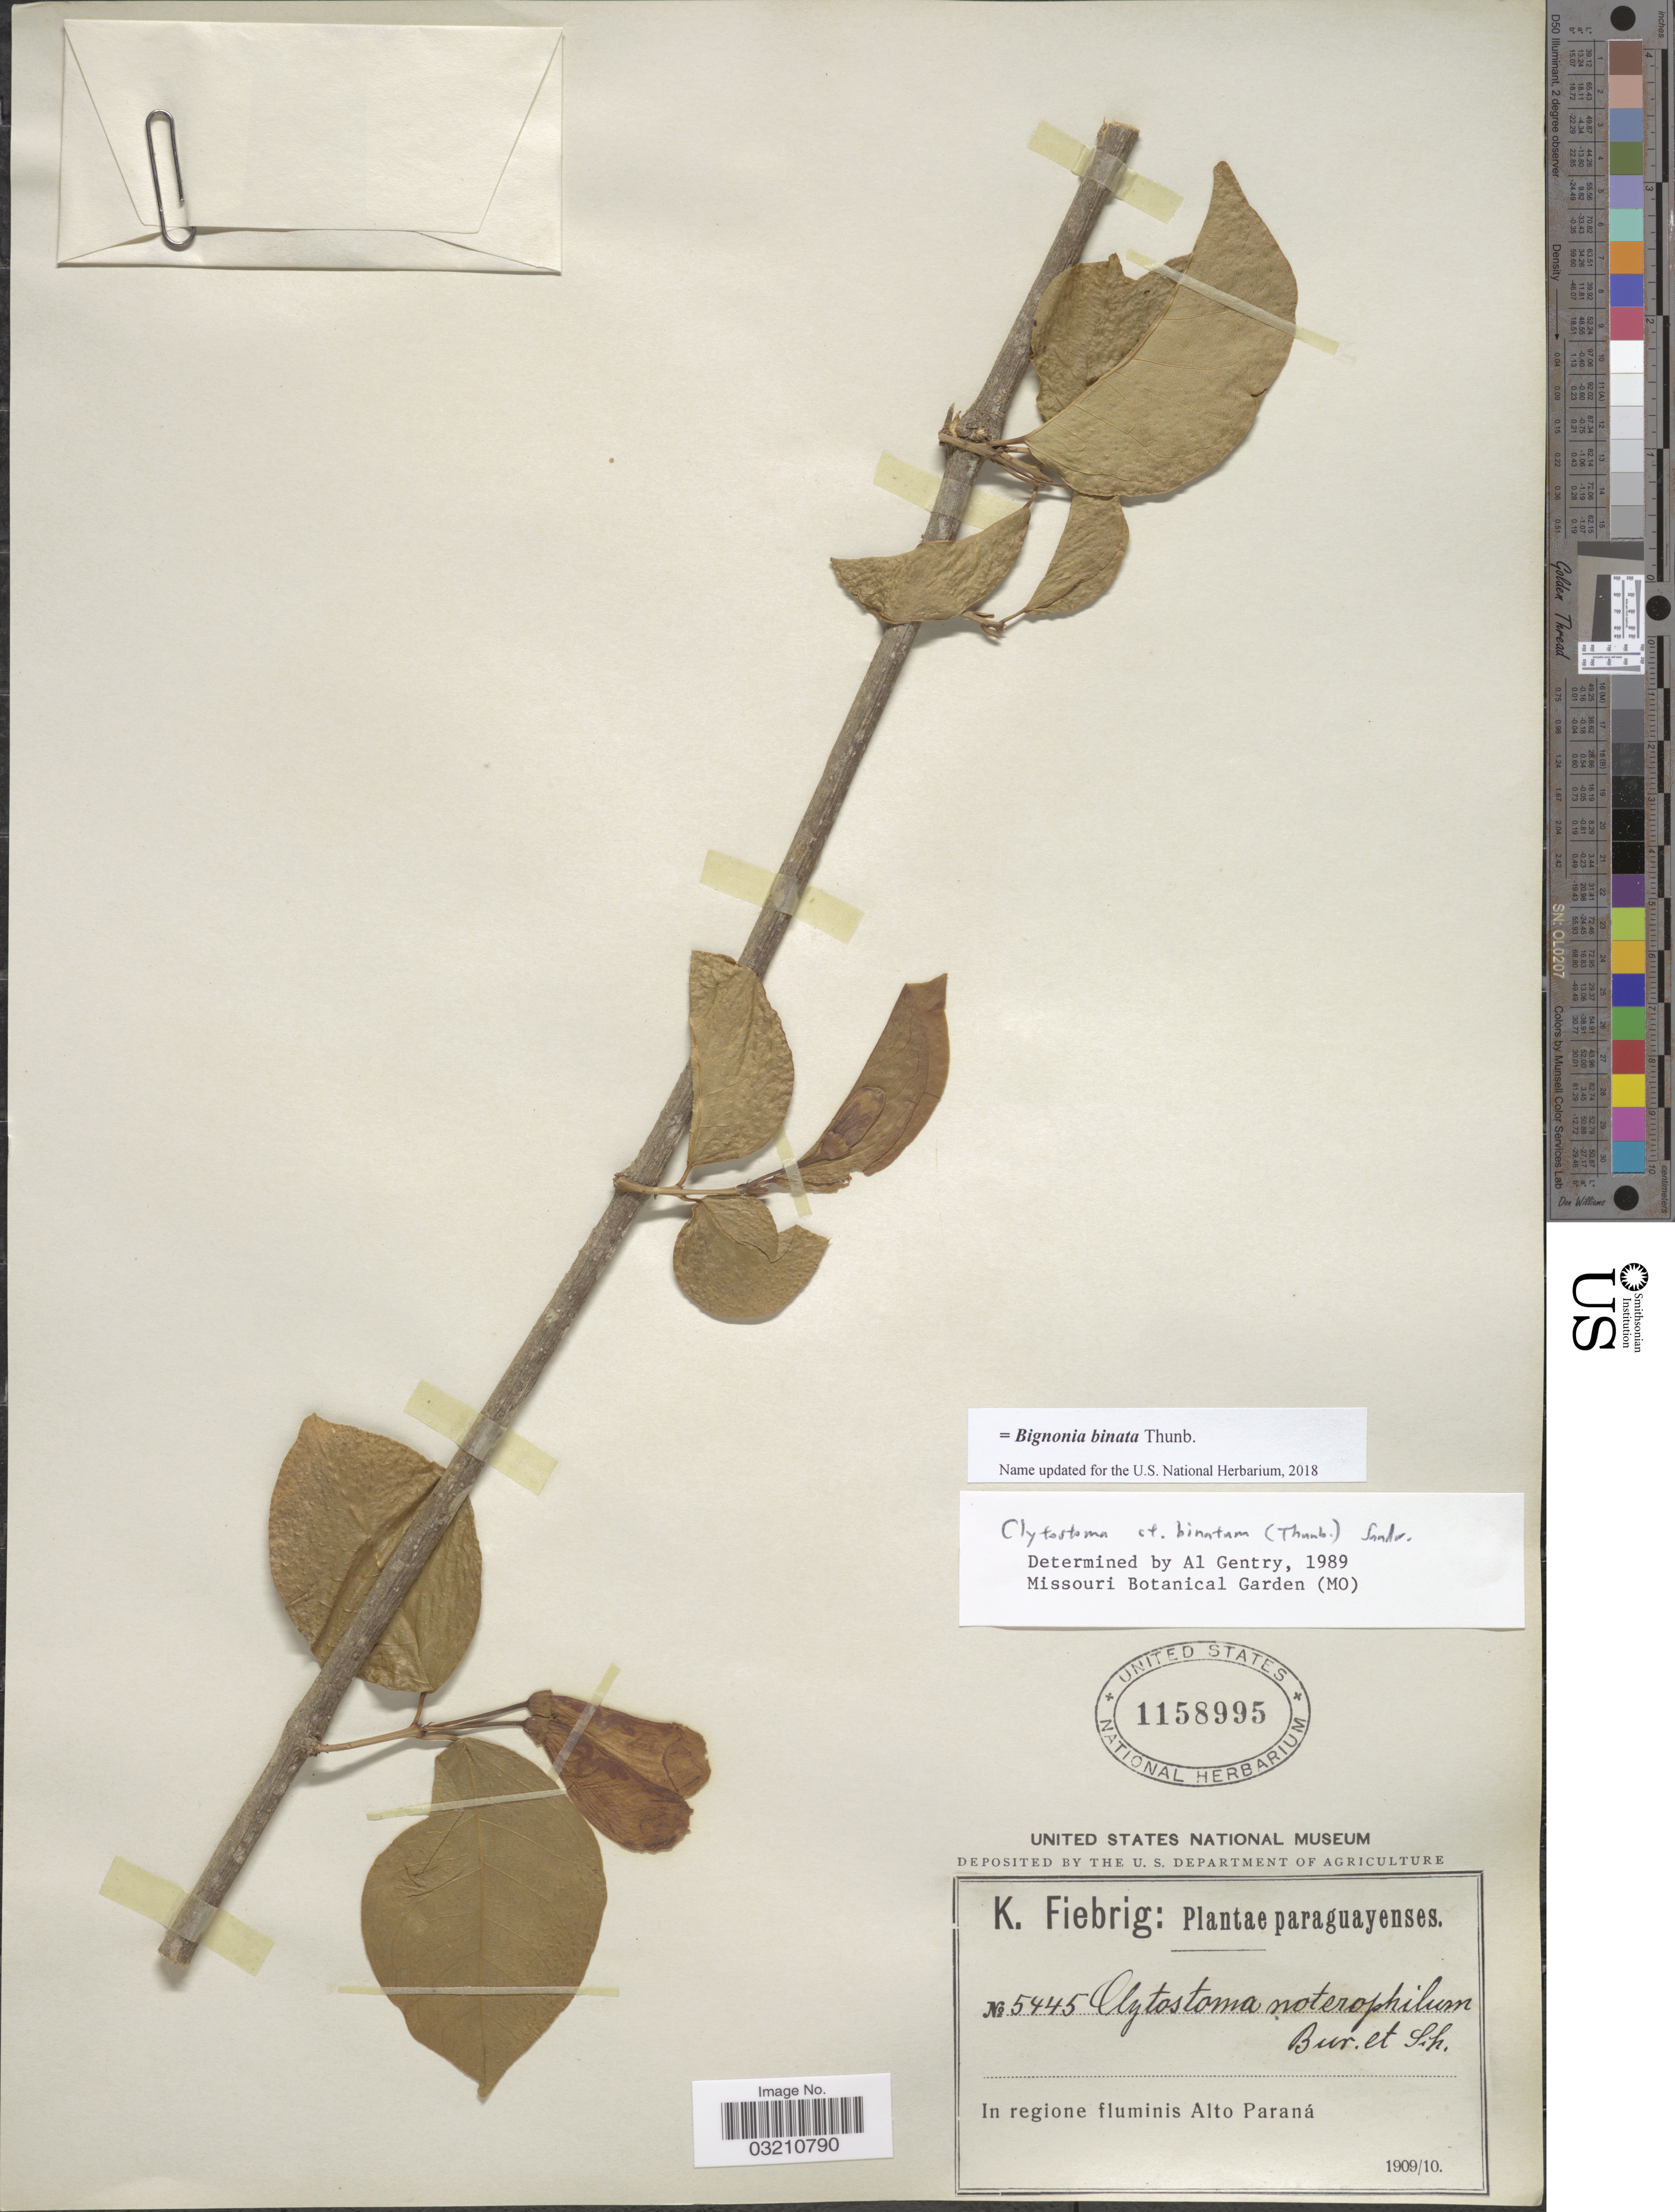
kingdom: Plantae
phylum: Tracheophyta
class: Magnoliopsida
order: Lamiales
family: Bignoniaceae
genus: Bignonia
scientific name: Bignonia binata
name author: Thunb.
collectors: K. Fiebrig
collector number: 5445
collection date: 1909/1910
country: Paraguay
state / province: Alto Parana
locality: In regione fluminis Alto Paraná.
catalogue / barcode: US 1158995